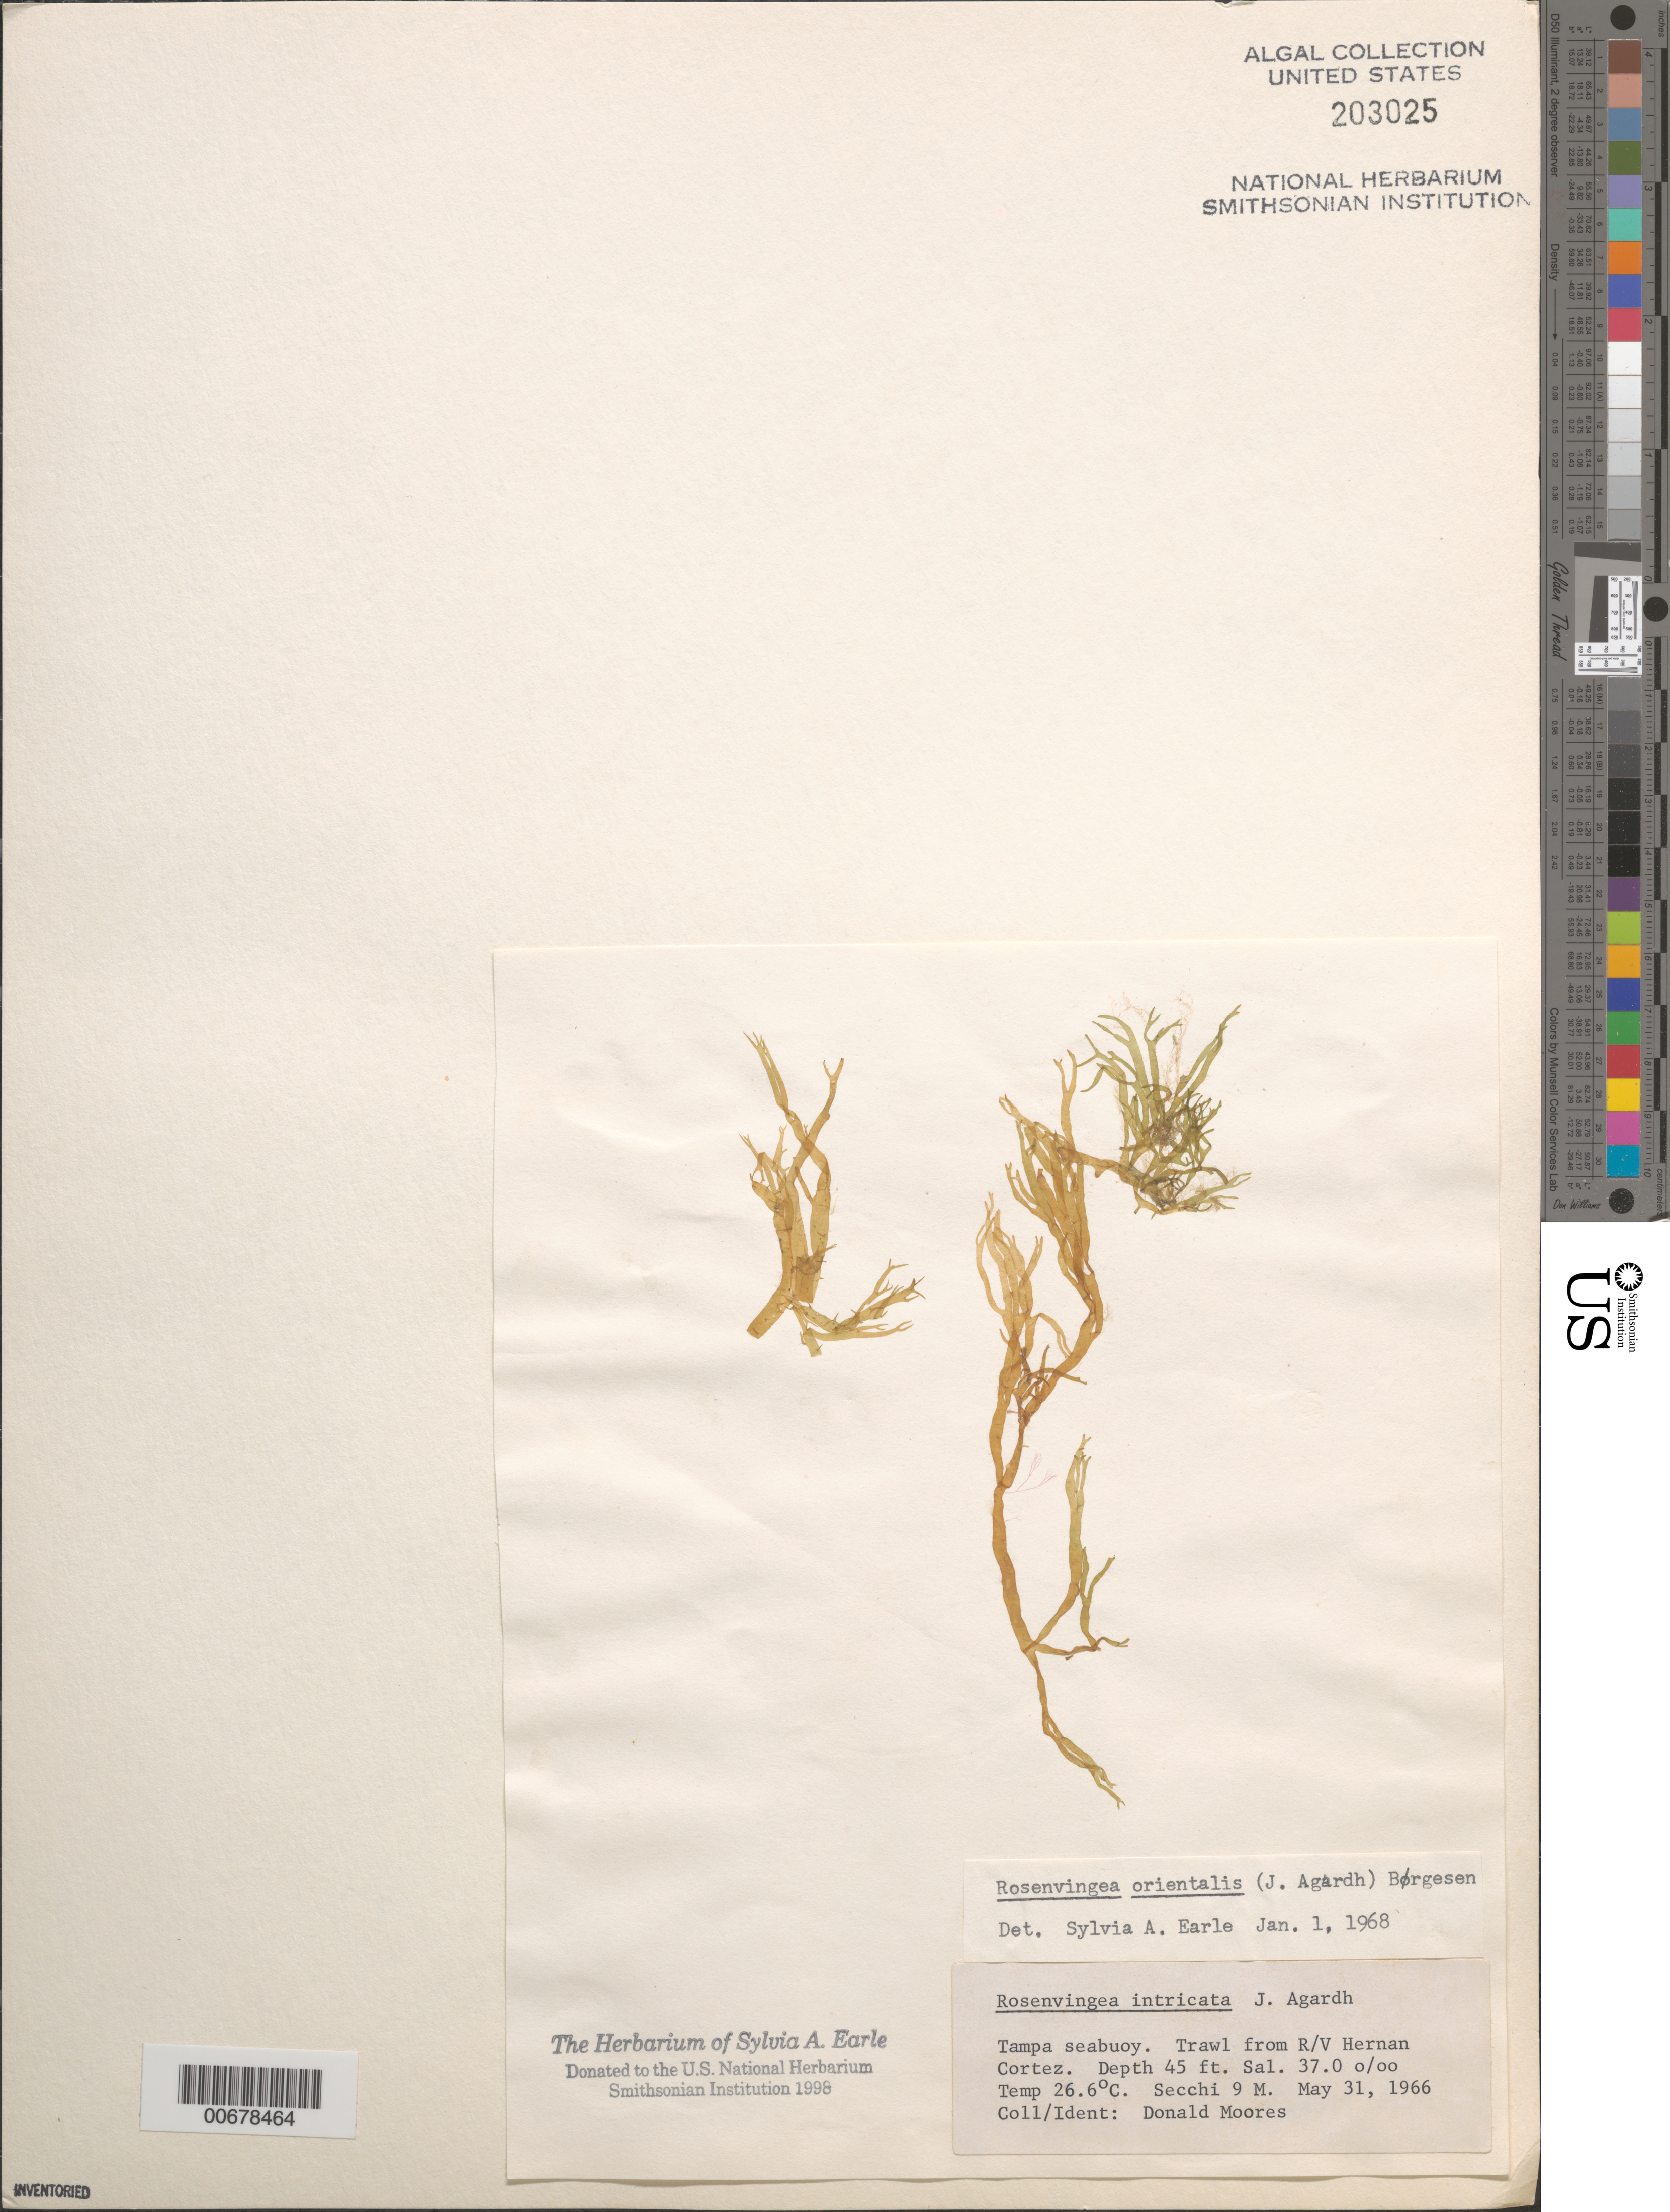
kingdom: Chromista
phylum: Ochrophyta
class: Phaeophyceae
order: Scytosiphonales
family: Scytosiphonaceae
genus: Rosenvingea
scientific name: Rosenvingea orientalis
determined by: Earle, S. A.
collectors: D. Moores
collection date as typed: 31 May 1966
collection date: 1966-05-31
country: United States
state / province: Florida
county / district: Hillsborough County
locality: Tampa seabuoy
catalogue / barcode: US 203025